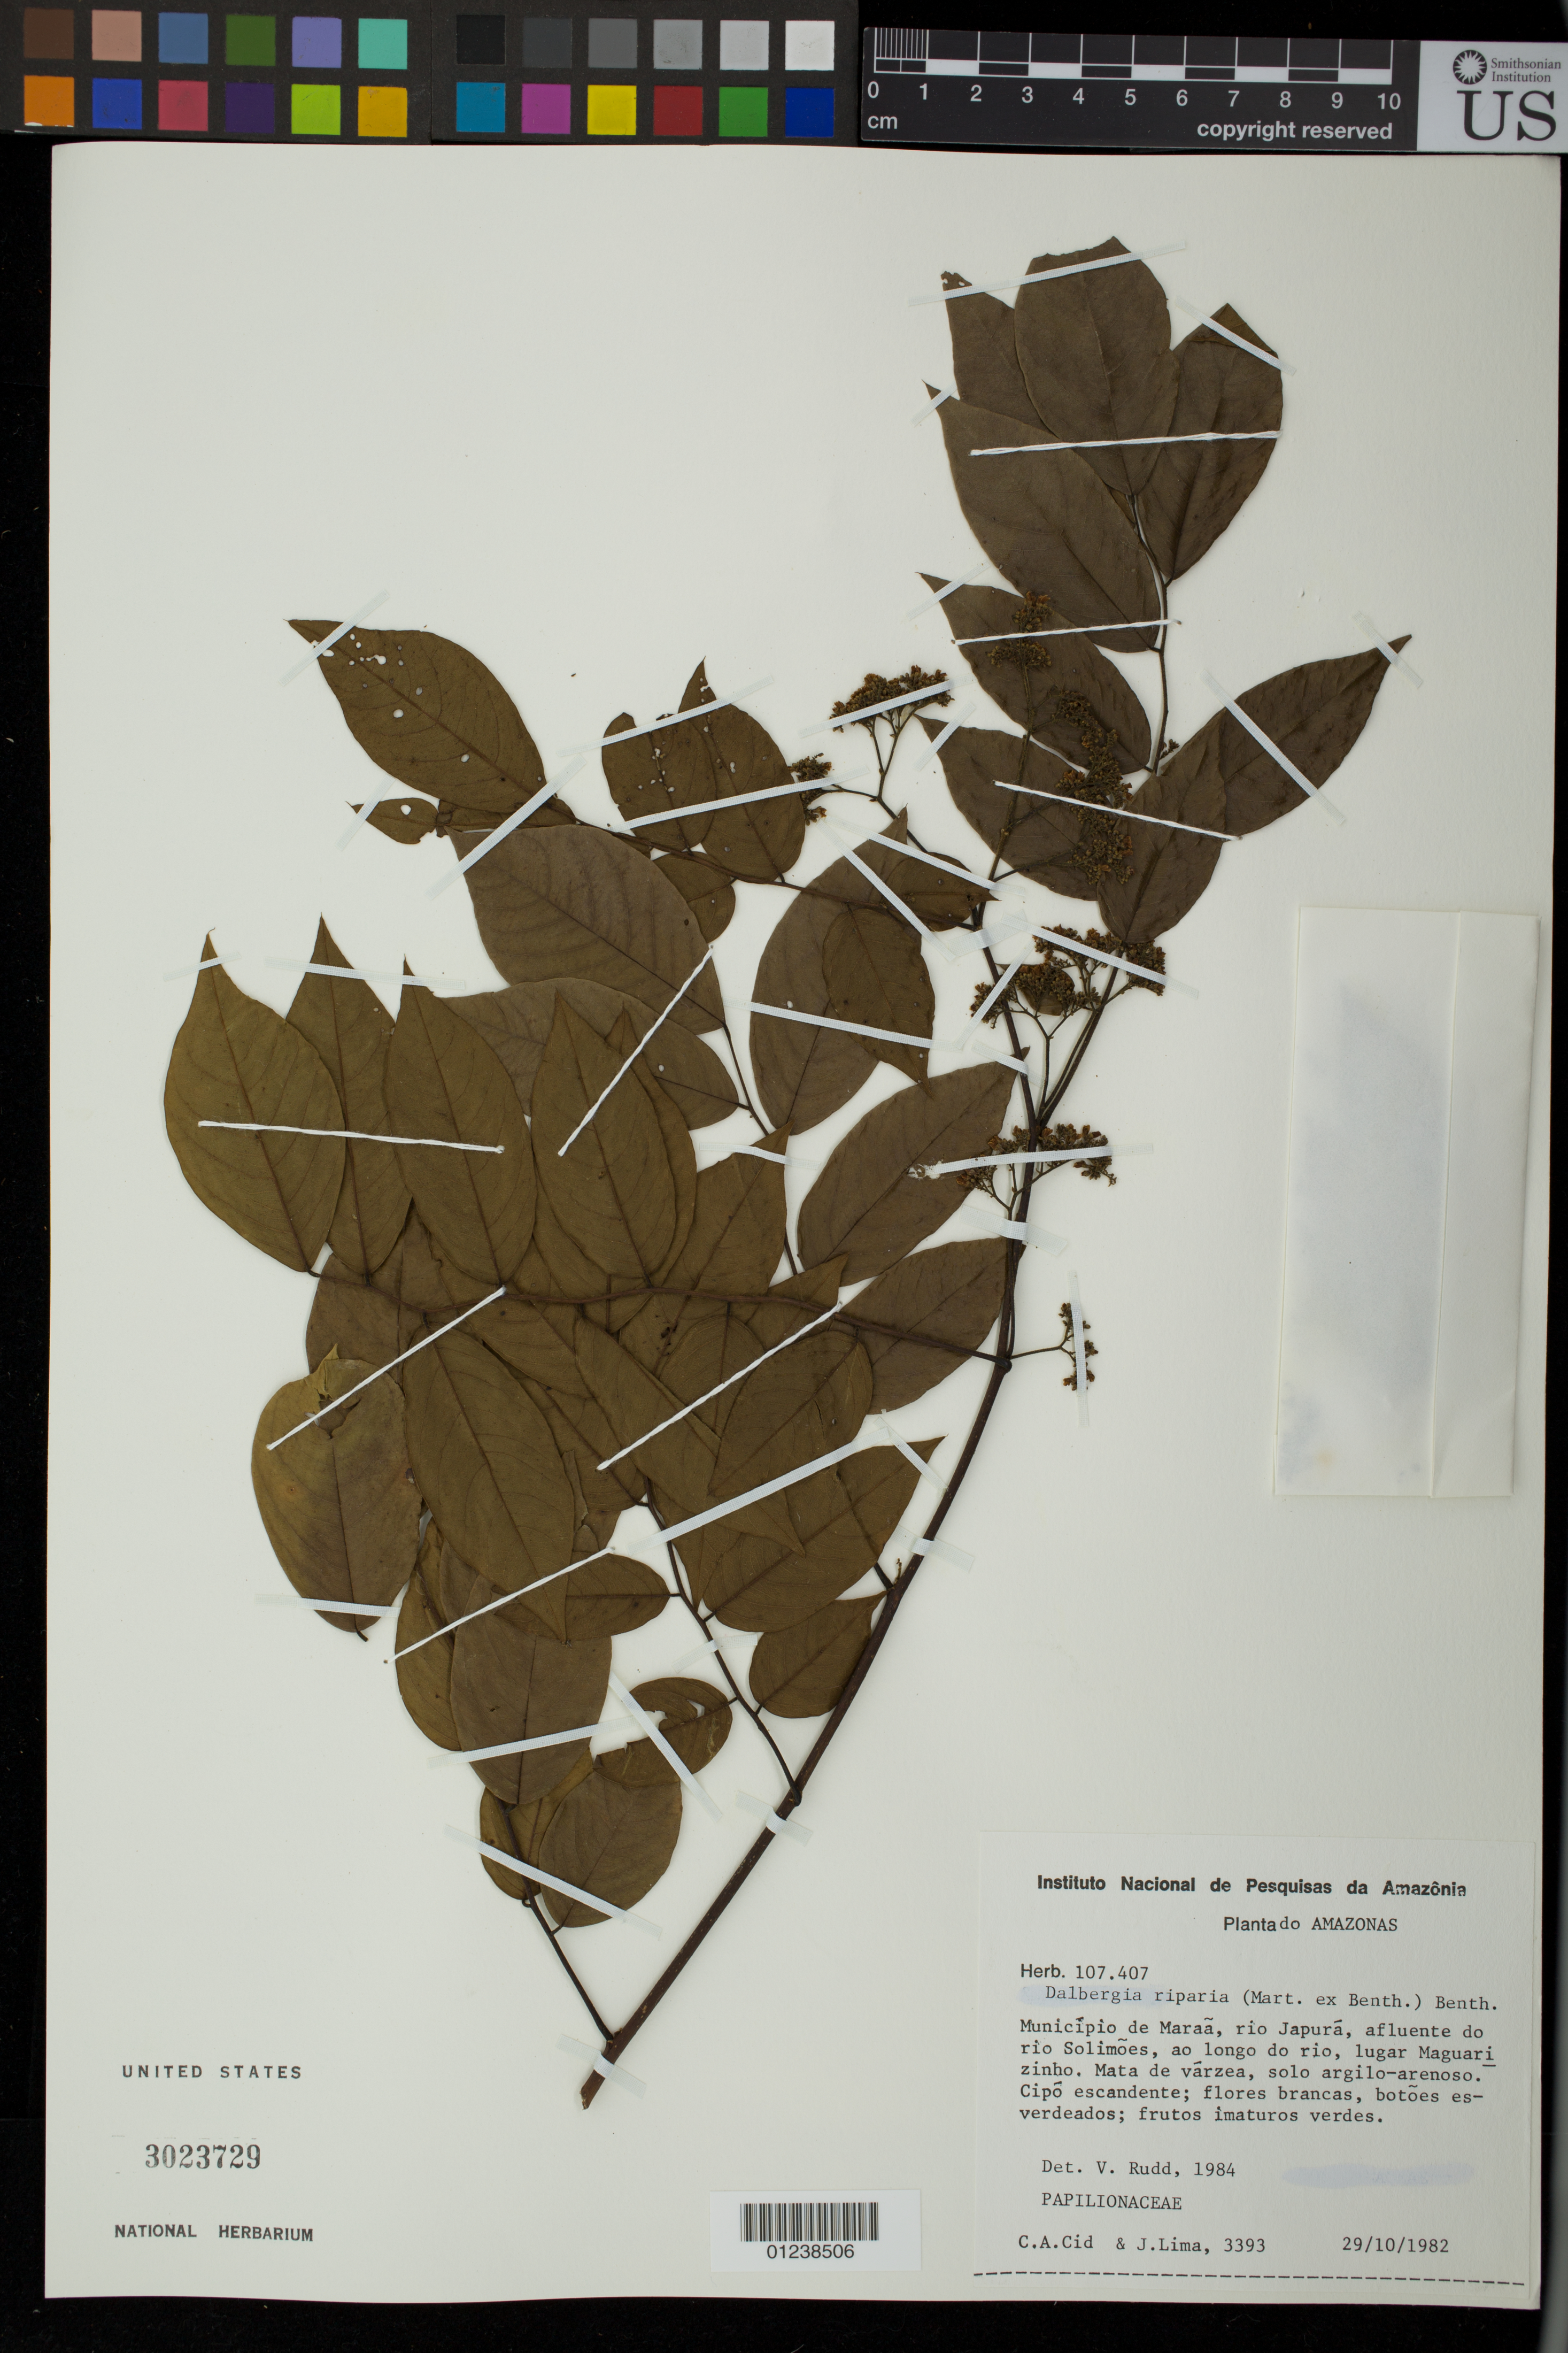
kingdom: Plantae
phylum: Tracheophyta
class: Magnoliopsida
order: Fabales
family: Fabaceae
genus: Dalbergia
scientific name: Dalbergia riparia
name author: (Mart.) Benth.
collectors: C. A. Cid Ferreira & J. Lima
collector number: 3393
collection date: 1982-10-29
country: Brazil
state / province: Amazonas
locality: Municipio de Maraa, rio Japura, afluente do rio Solimoes, ao longo do rio, lugar Maguari zinho.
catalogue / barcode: US 3023729